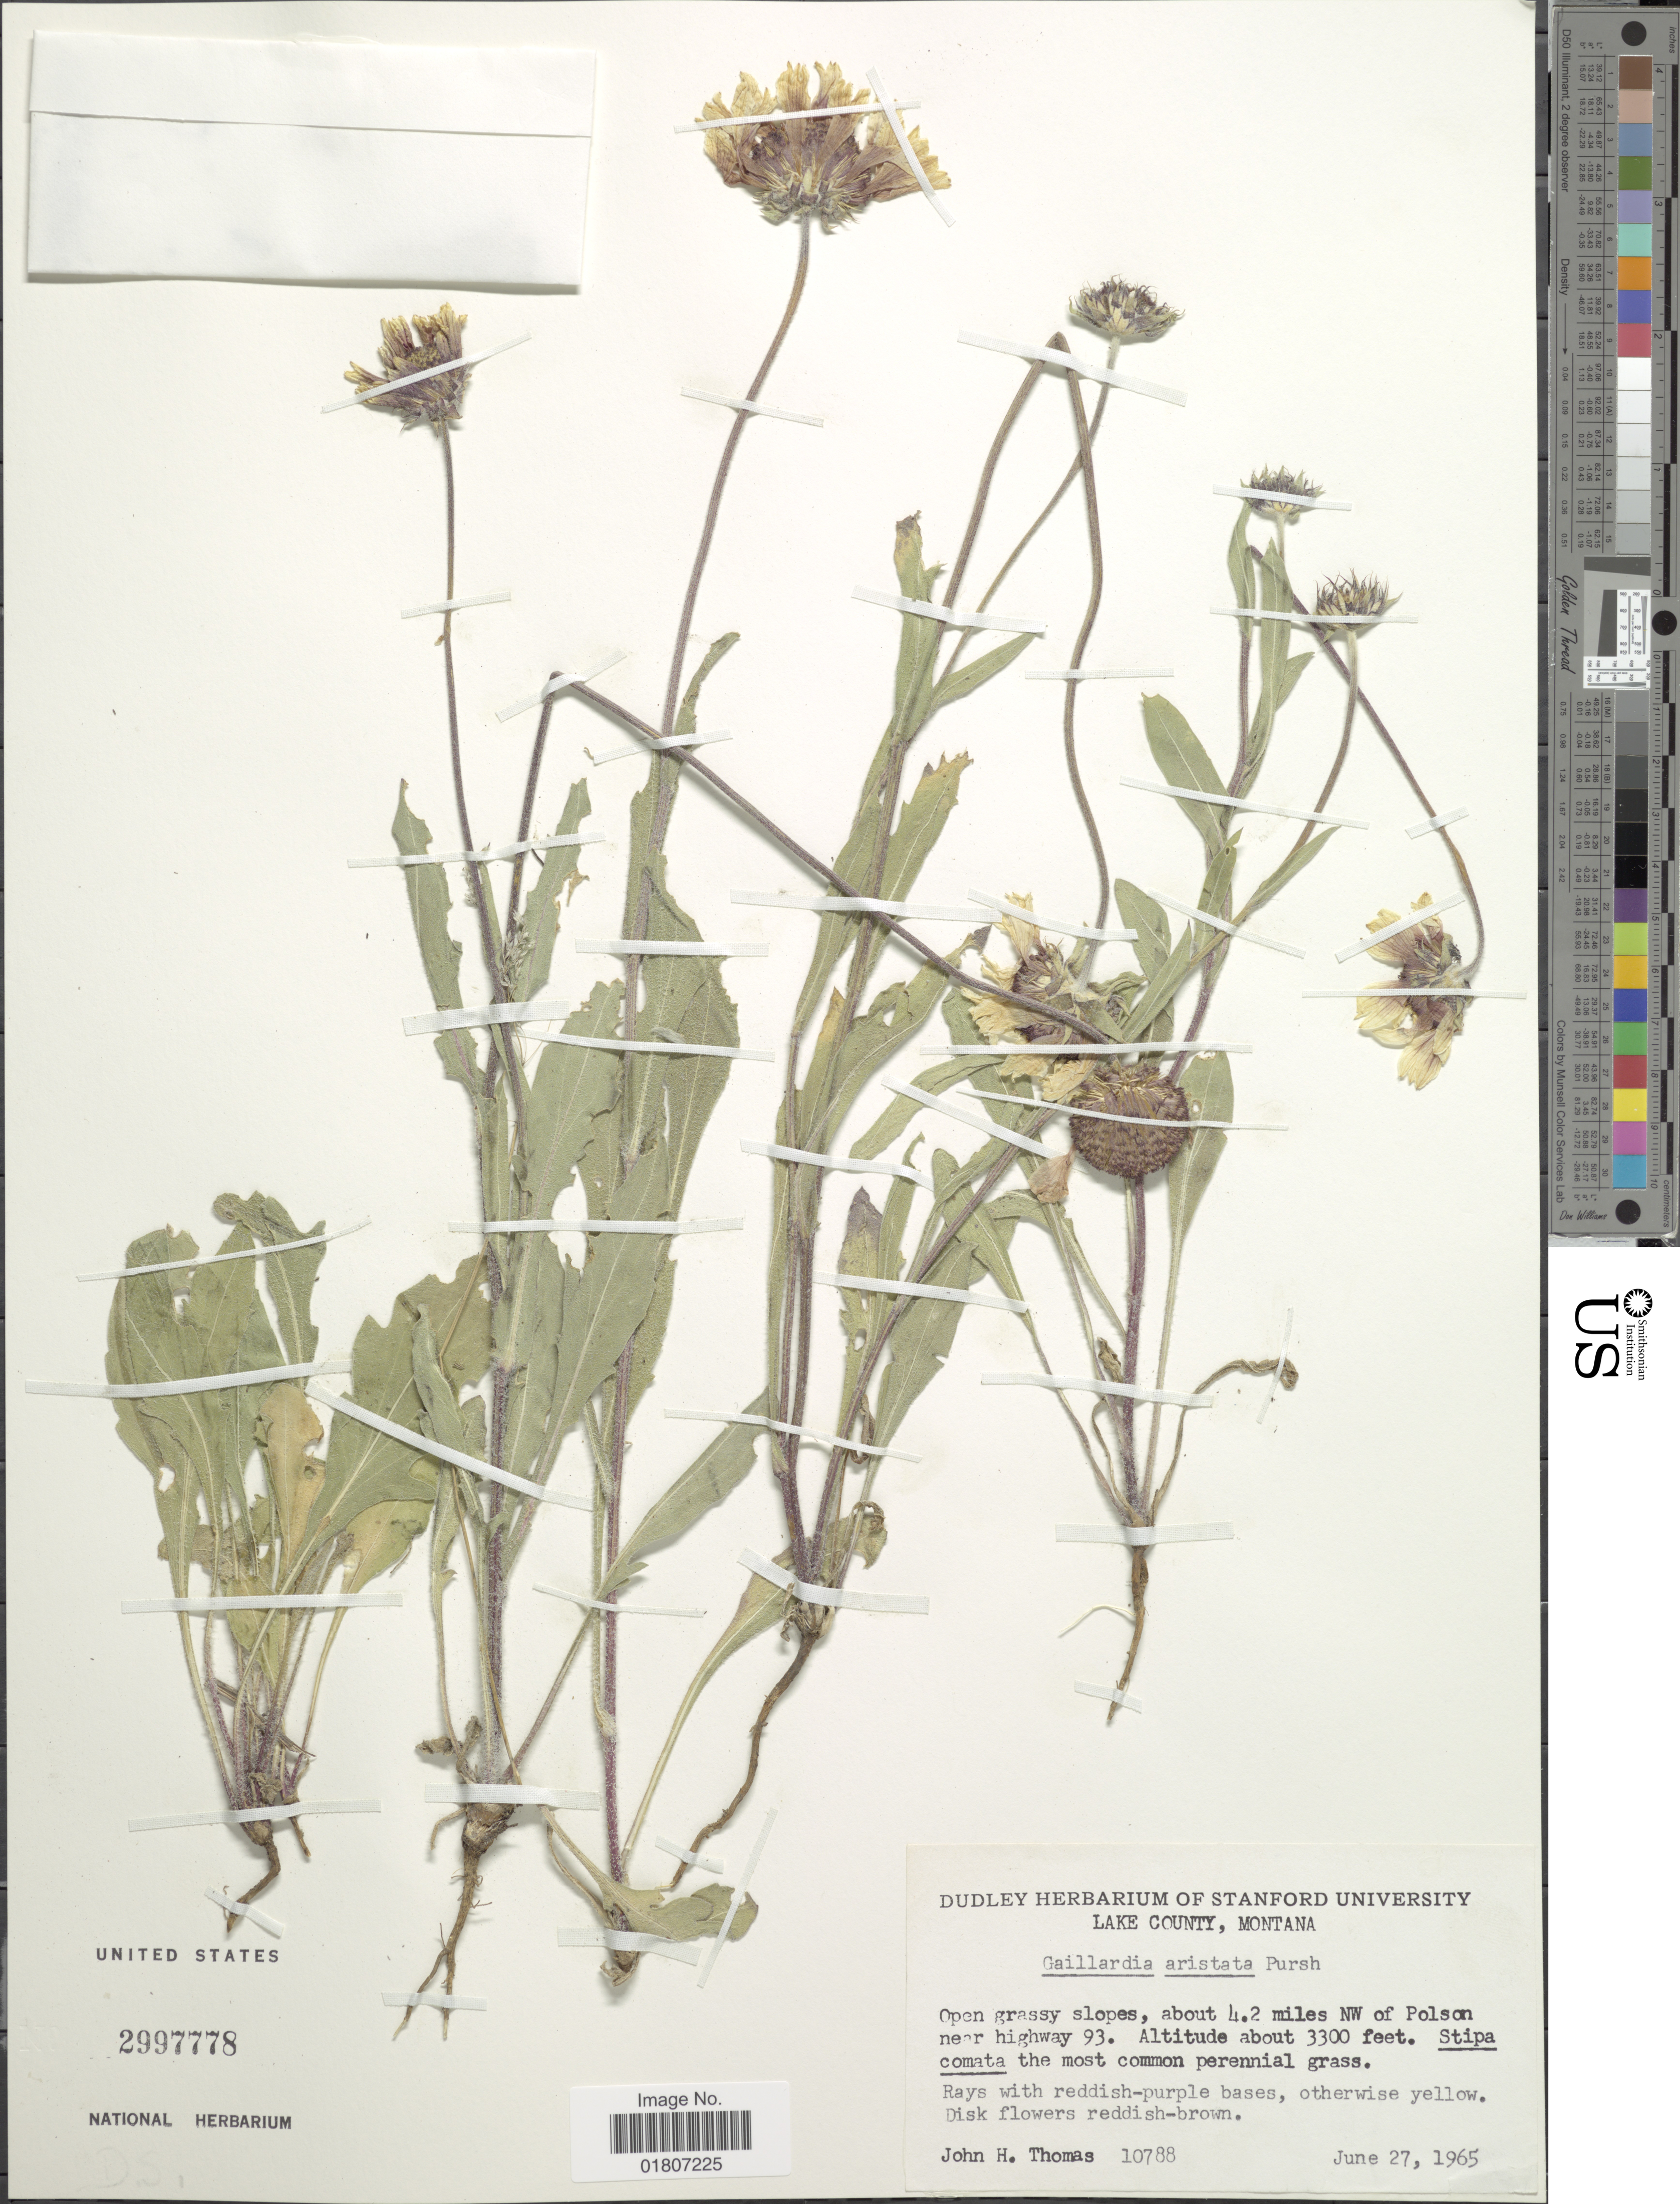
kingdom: Plantae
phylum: Tracheophyta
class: Magnoliopsida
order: Asterales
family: Asteraceae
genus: Gaillardia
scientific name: Gaillardia aristata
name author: Pursh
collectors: J. H. Thomas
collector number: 10788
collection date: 1965-06-27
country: United States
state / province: Montana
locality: Lake County. about 4.2 miles NW of Polson near highway 93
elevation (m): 1006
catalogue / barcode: US 2997778